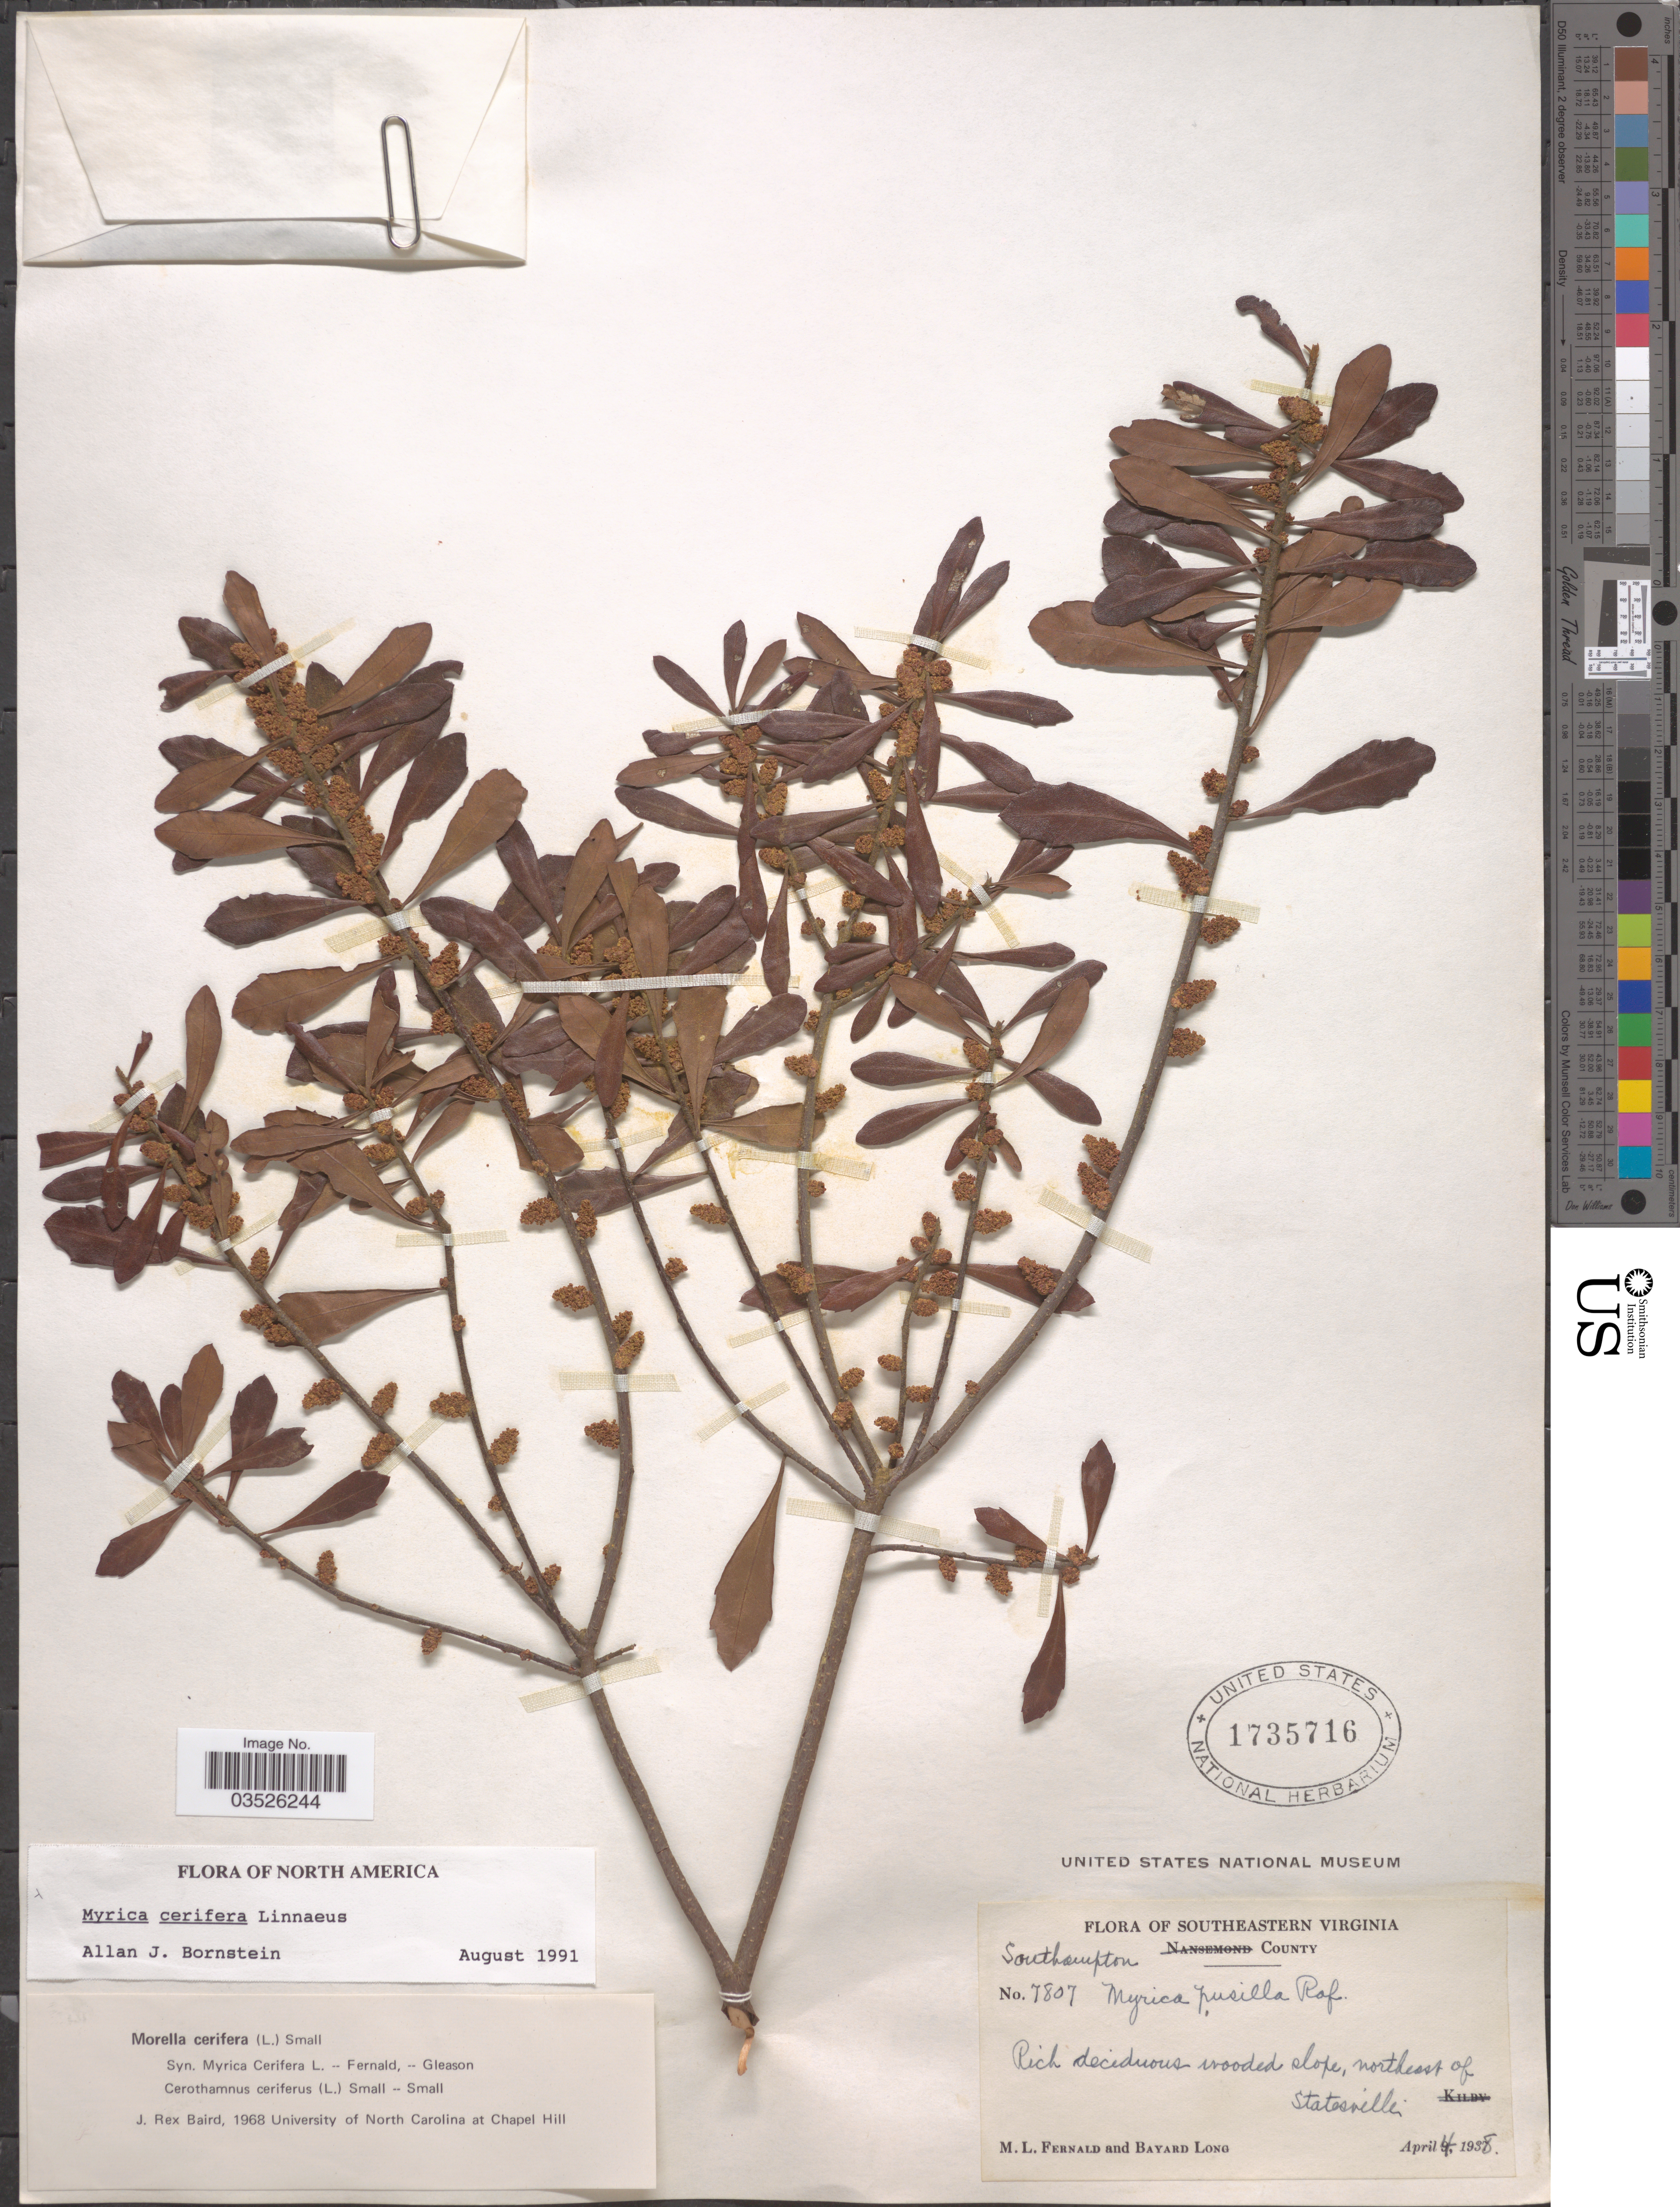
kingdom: Plantae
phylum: Tracheophyta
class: Magnoliopsida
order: Fagales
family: Myricaceae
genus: Morella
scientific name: Morella pumila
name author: (Michx.) Small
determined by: Strong, Mark T., (BOT), Smithsonian Institution - National Museum of Natural History (UNITED STATES)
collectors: M. L. Fernald & B. Long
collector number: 7807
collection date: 1938-04-04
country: United States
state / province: Virginia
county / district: Southampton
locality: Southeastern Virginia. Southampton County. Rich deciduous wooded slope, northeast of Statesville.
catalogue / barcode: US 1735716